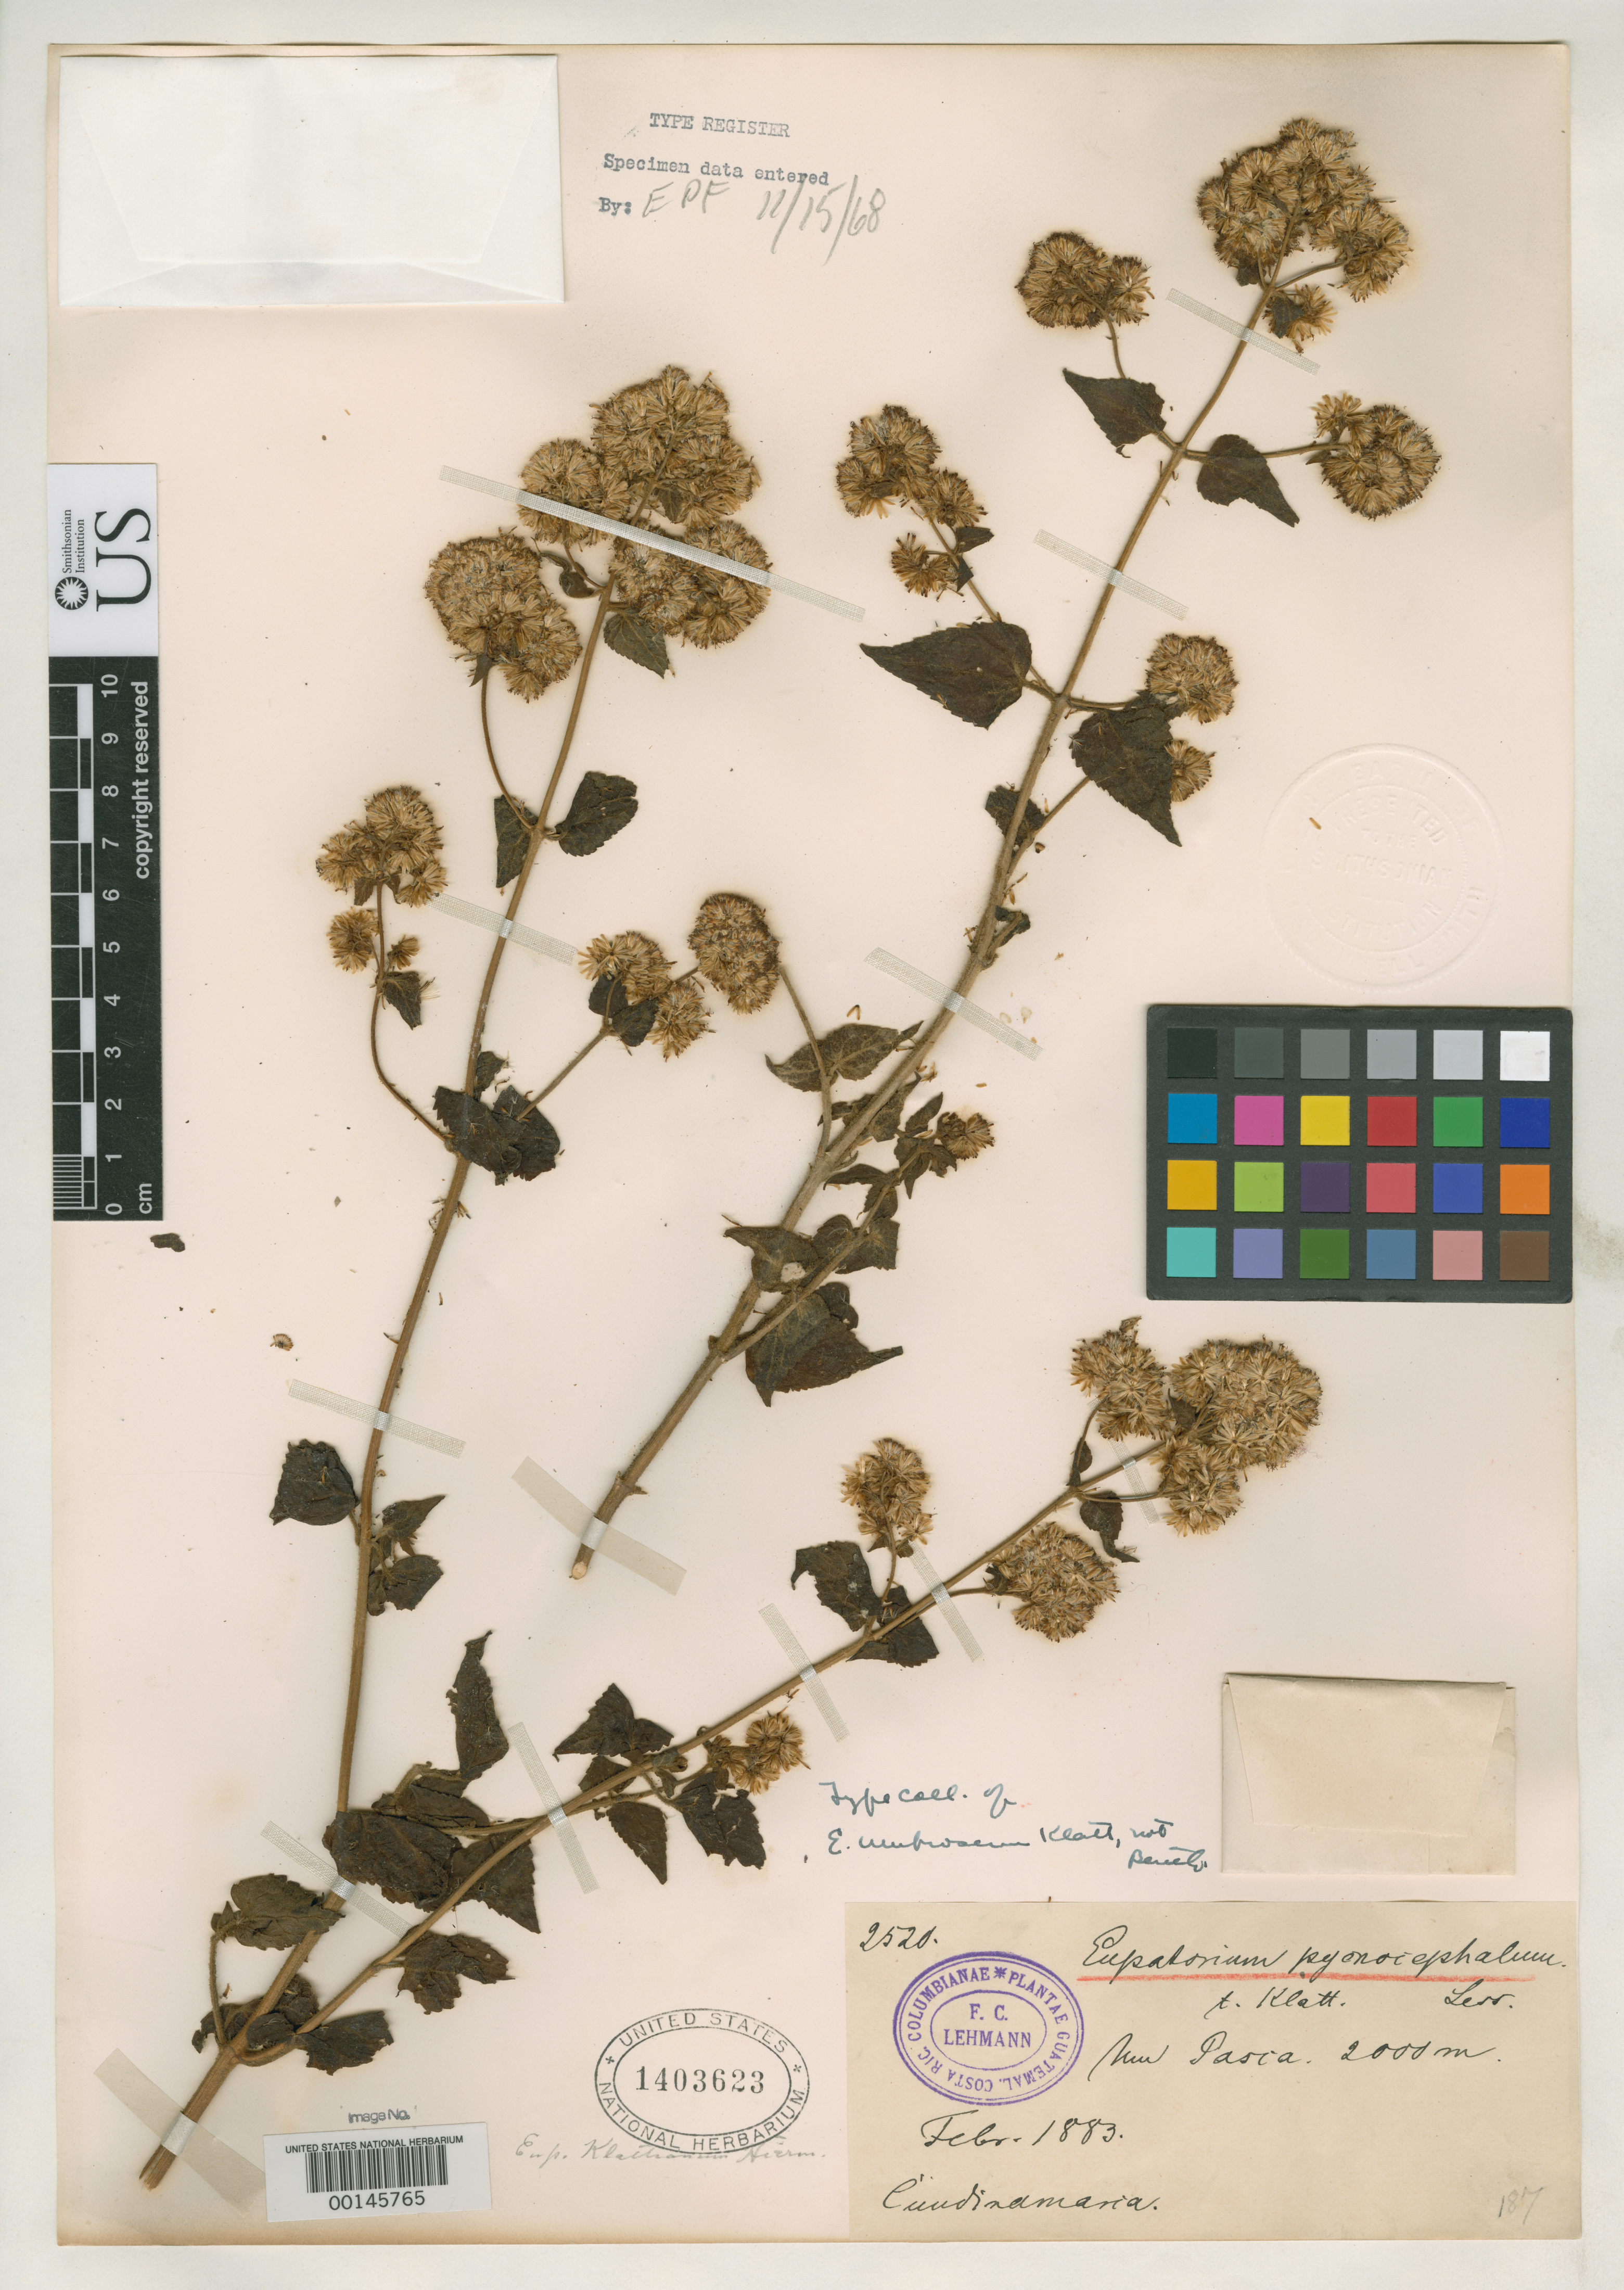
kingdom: Plantae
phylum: Tracheophyta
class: Magnoliopsida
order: Asterales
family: Asteraceae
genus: Eupatorium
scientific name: Eupatorium umbrosum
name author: Klatt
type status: Isotype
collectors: F. C. Lehmann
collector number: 2520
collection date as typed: Feb 1883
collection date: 1883-02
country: Colombia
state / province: Cundinamarca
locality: Pasca.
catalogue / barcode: US 1403623